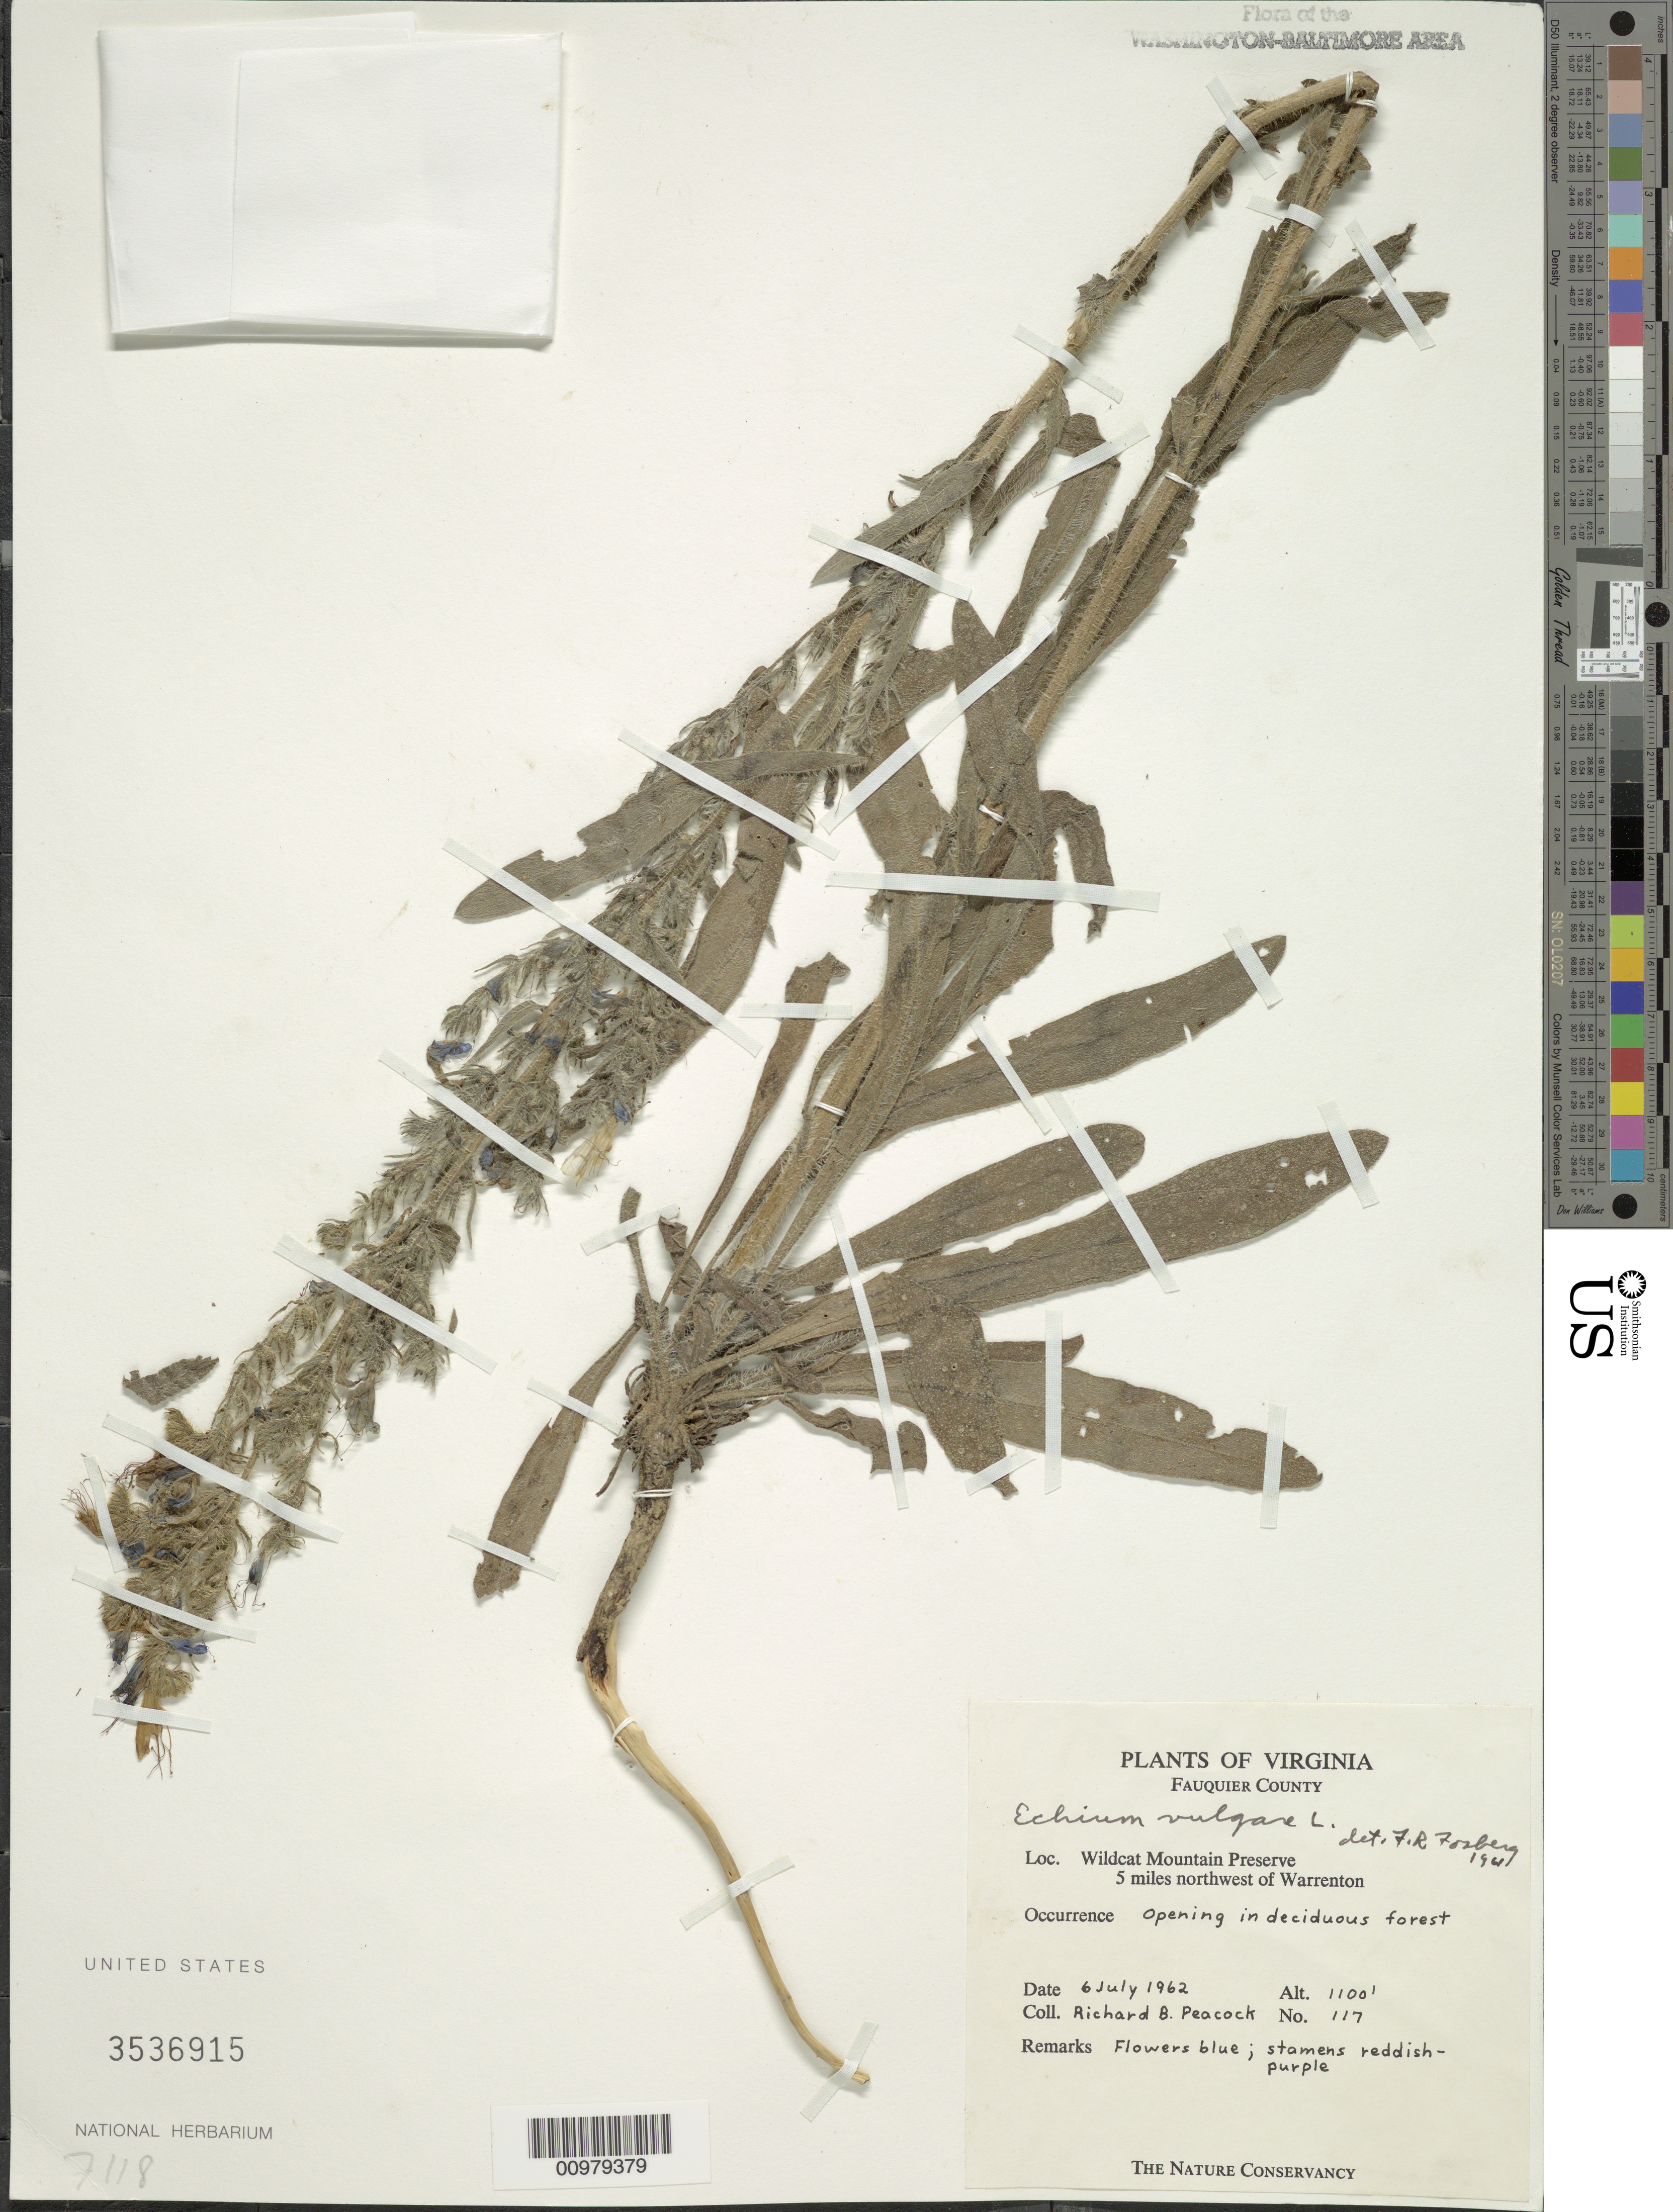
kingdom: Plantae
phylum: Tracheophyta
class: Magnoliopsida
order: Boraginales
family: Boraginaceae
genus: Echium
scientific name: Echium vulgare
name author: L.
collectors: R. Peacock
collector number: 117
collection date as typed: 6 Jul 1962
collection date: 1962-07-06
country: United States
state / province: Virginia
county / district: Fauquier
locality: Wildcat Mountain Preserve, 5 miles northwest of Warrenton.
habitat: opening in deciduous forest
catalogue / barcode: US 3536915